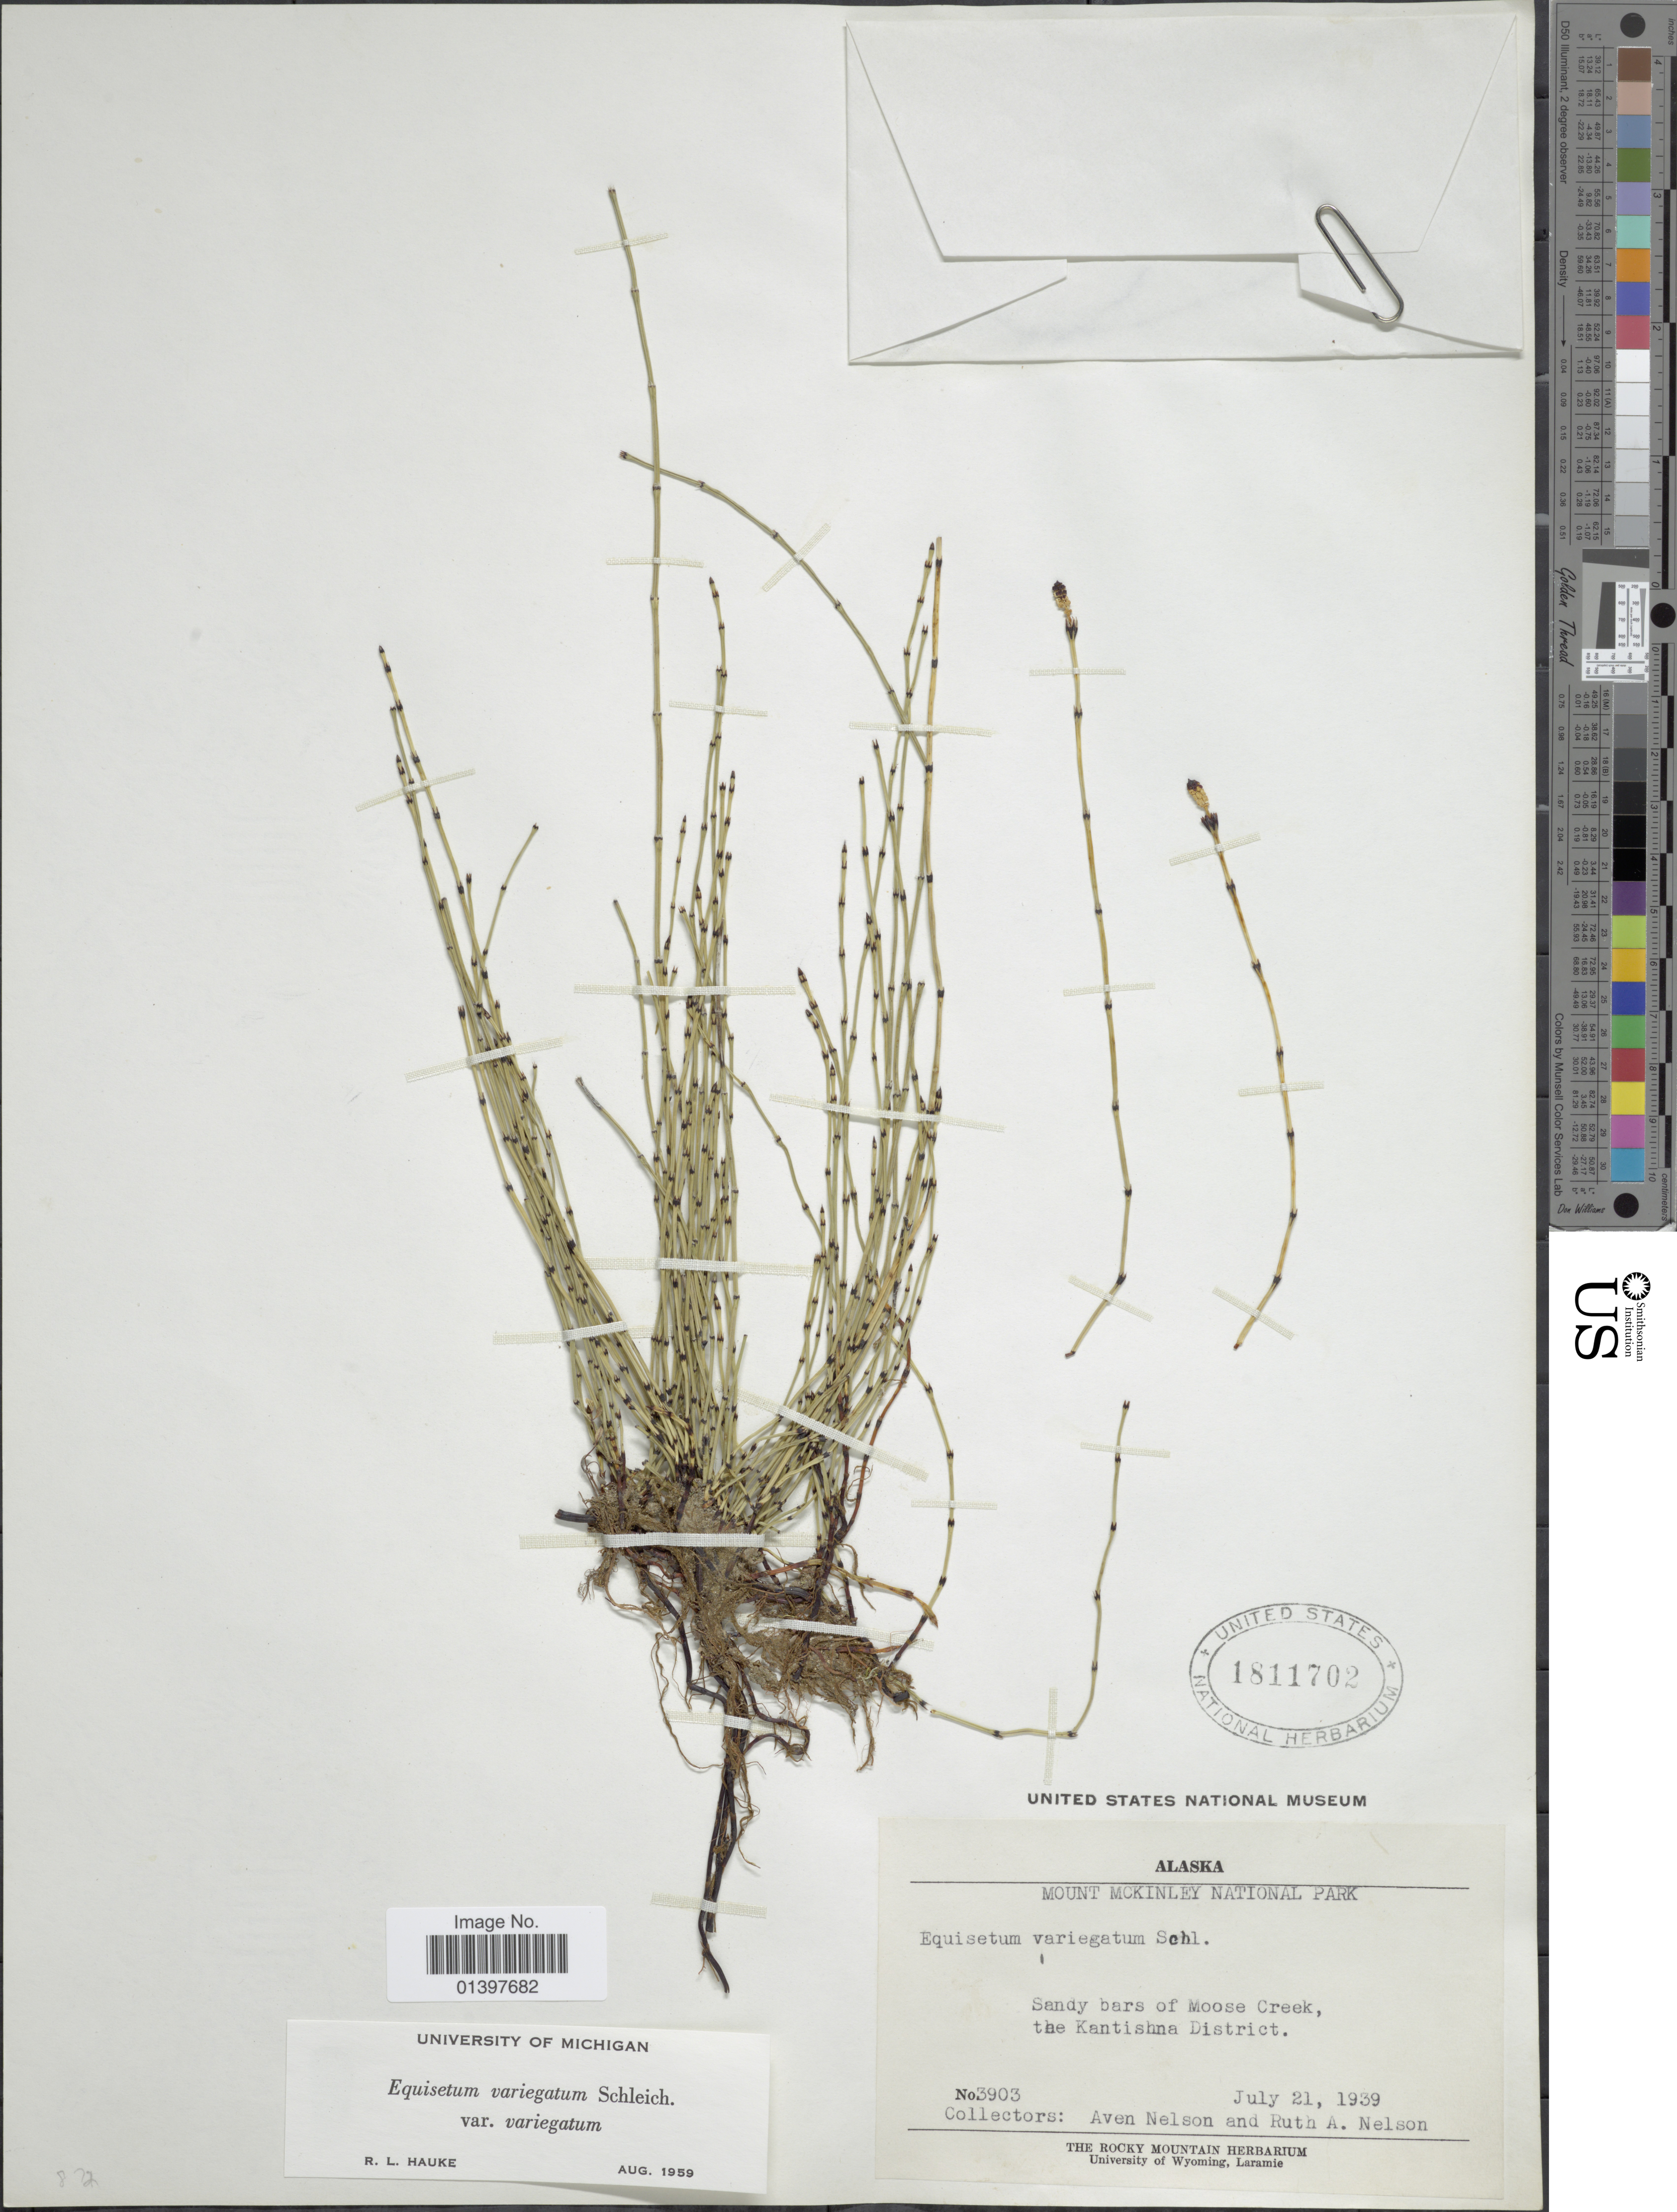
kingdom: Plantae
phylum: Tracheophyta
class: Polypodiopsida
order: Equisetales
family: Equisetaceae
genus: Equisetum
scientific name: Equisetum variegatum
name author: Schleich. ex F. Weber & D. Mohr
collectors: A. Nelson & R. A. Nelson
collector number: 3903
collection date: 1939-07-21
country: United States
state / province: Alaska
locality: Mount McKinley National Park, Sandy bars of Moose Creek, the Kantishna District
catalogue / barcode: US 1811702